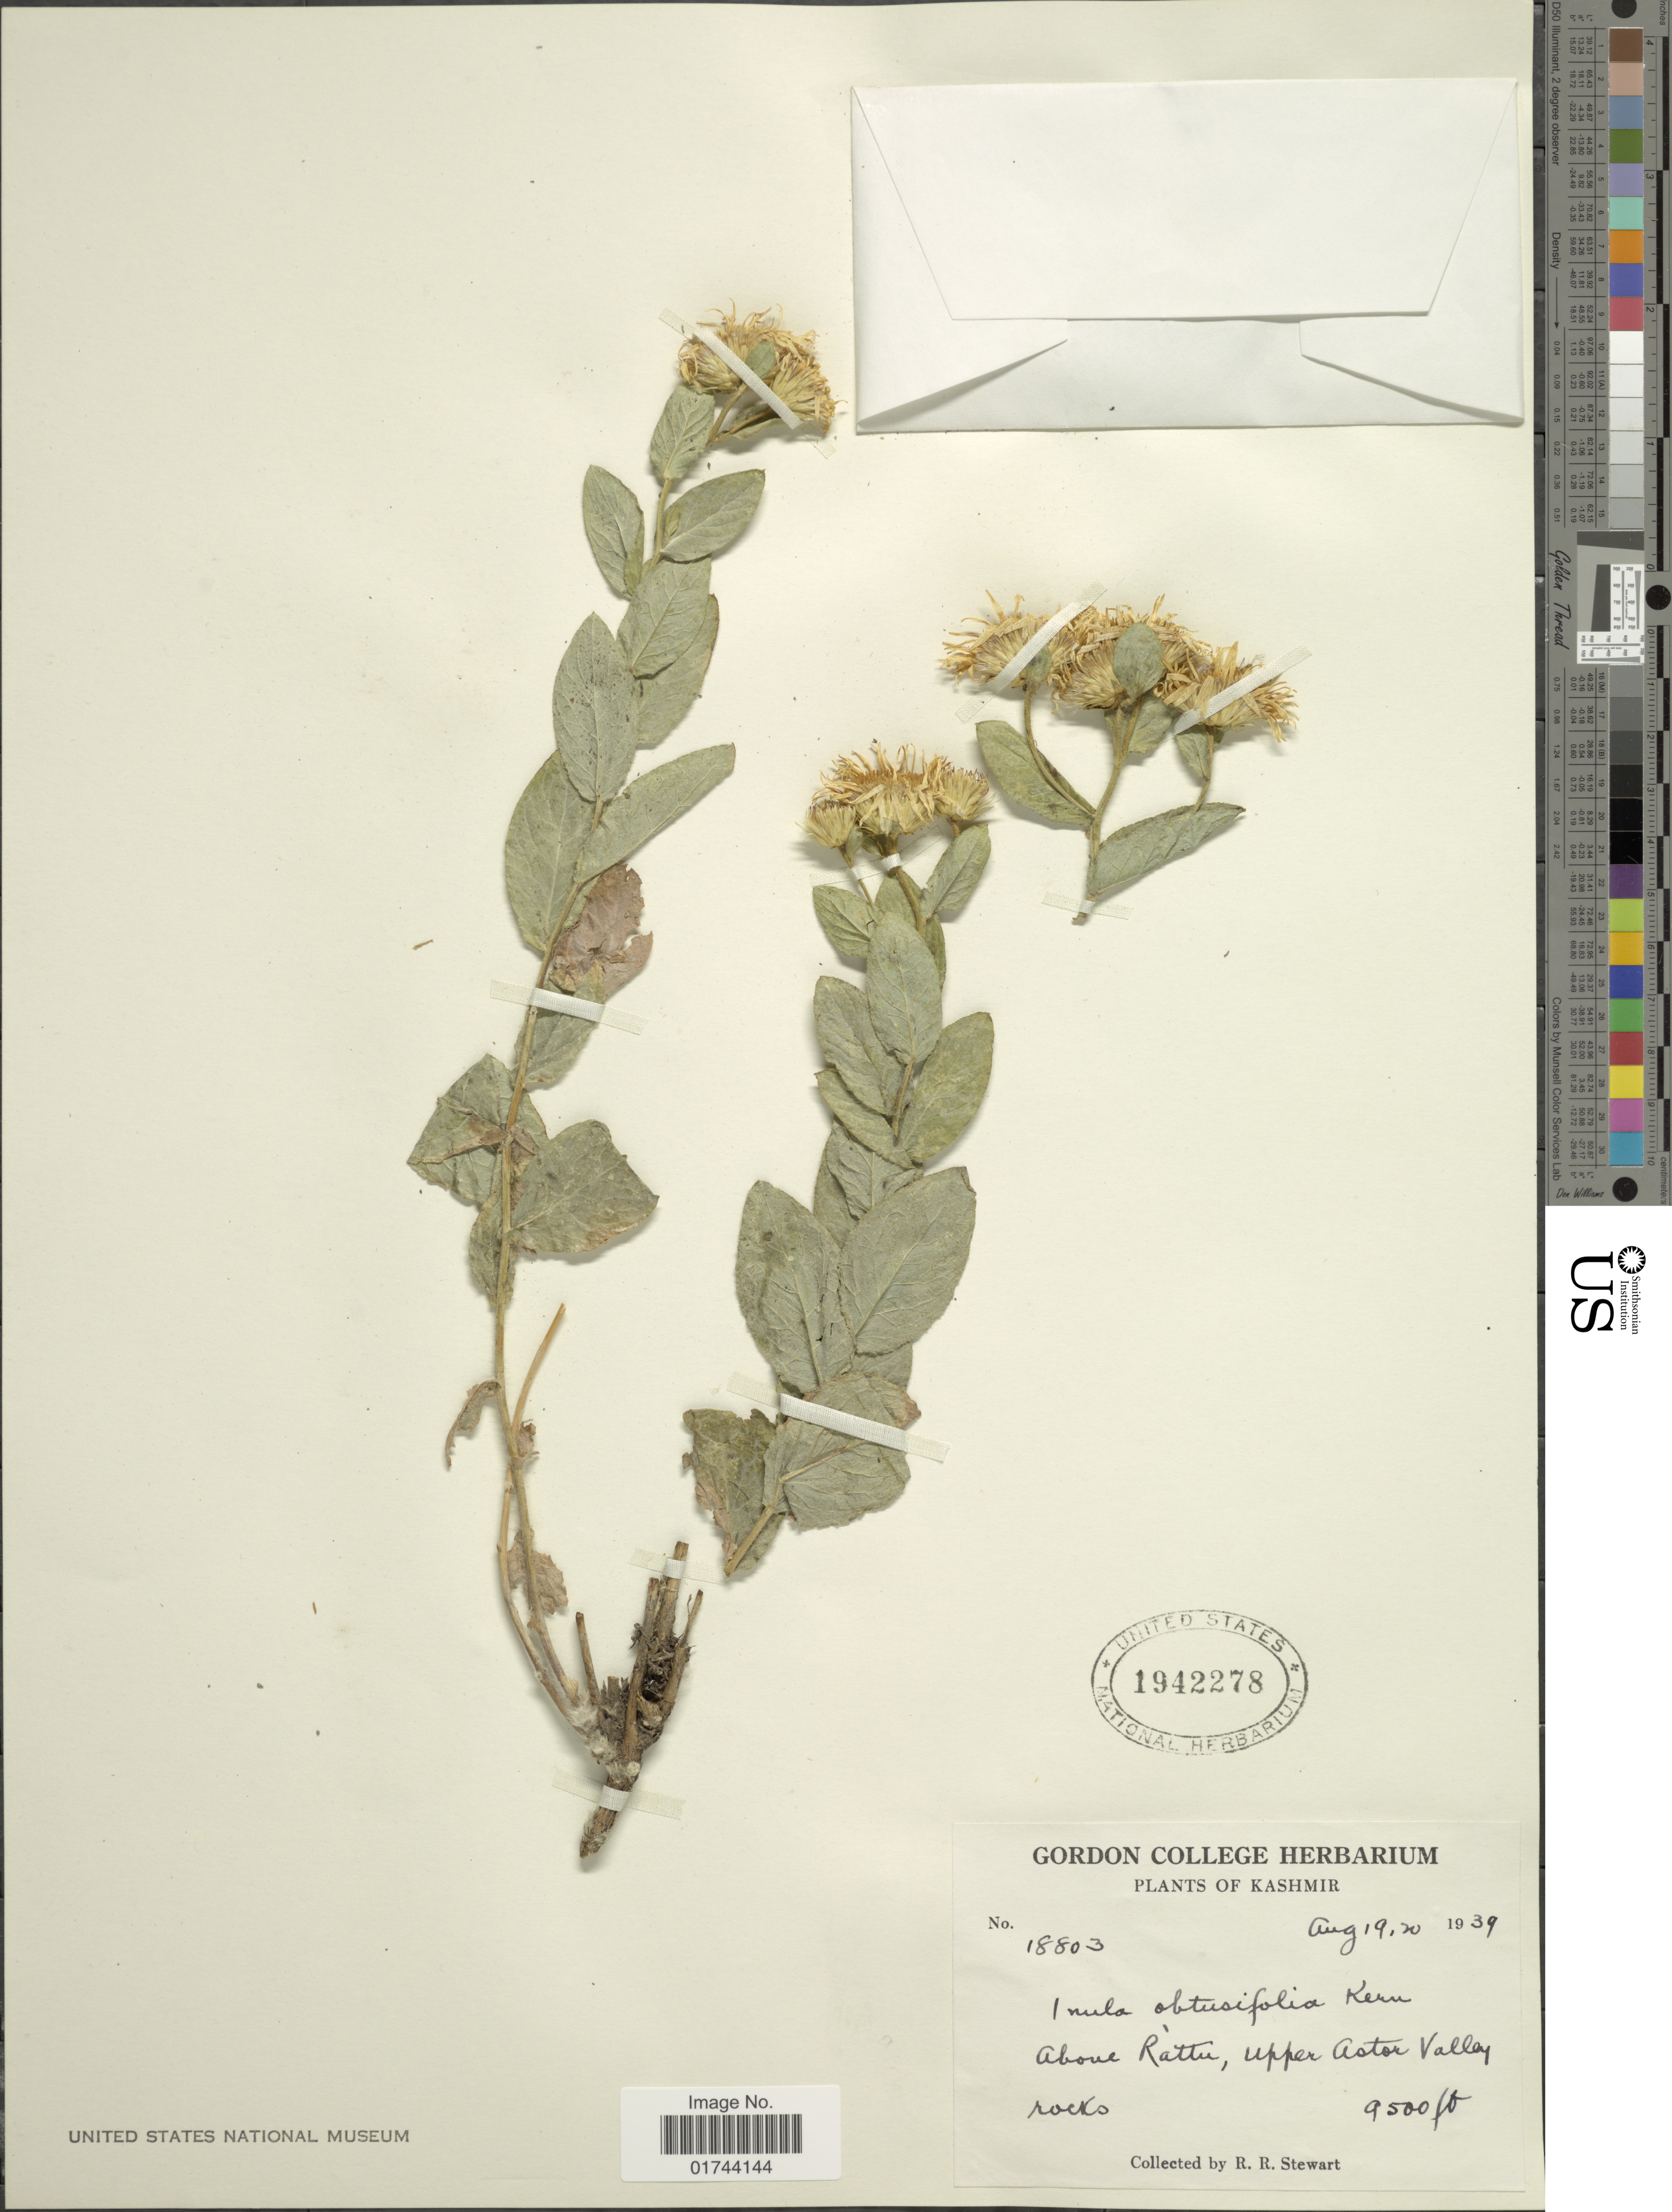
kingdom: Plantae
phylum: Tracheophyta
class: Magnoliopsida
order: Asterales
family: Asteraceae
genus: Inula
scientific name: Inula obtusifolia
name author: A. Kern.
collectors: R. R. Stewart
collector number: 18803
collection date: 1939-08-19/1939-08-20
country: India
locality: Kashmir, above Rattu, upper Astor Valley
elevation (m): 2896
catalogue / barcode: US 1942278